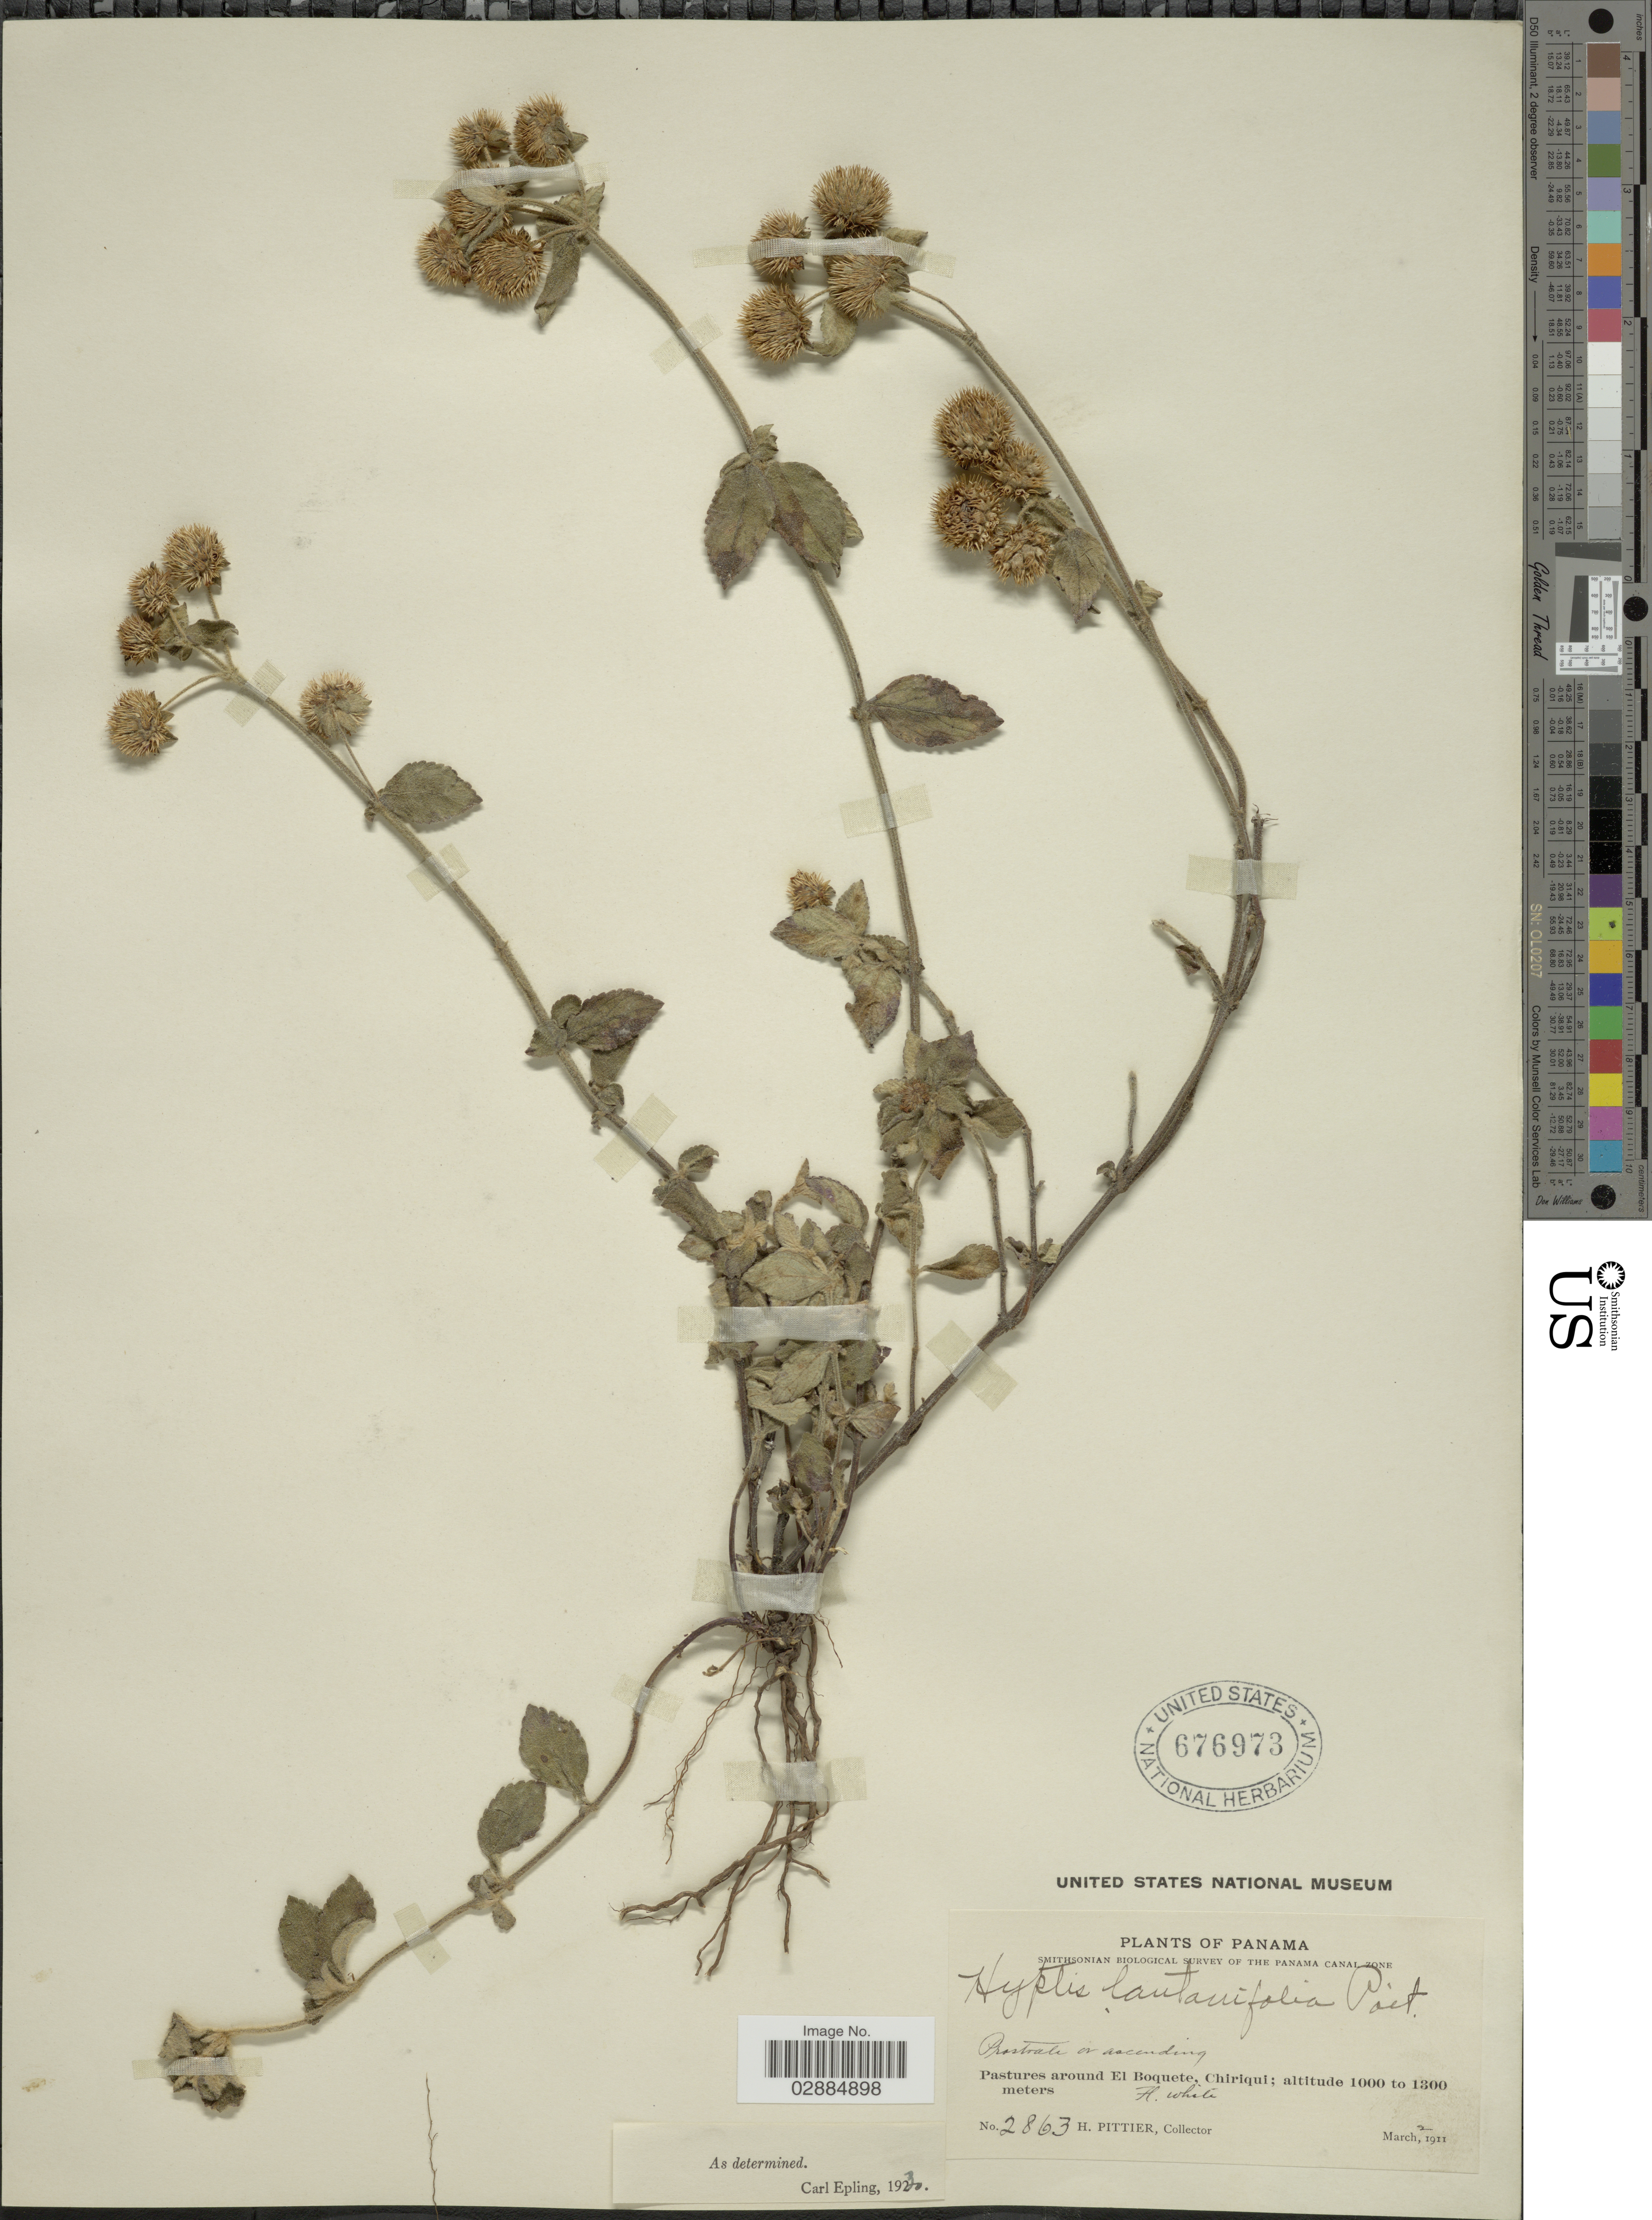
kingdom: Plantae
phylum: Tracheophyta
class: Magnoliopsida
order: Lamiales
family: Lamiaceae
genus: Hyptis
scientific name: Hyptis lantanifolia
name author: Poit.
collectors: H. F. Pittier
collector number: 2863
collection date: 1911-03-02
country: Panama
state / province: Chiriqui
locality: Pastures around El Boquete, Chiriqui.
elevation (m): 1000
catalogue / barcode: US 676973